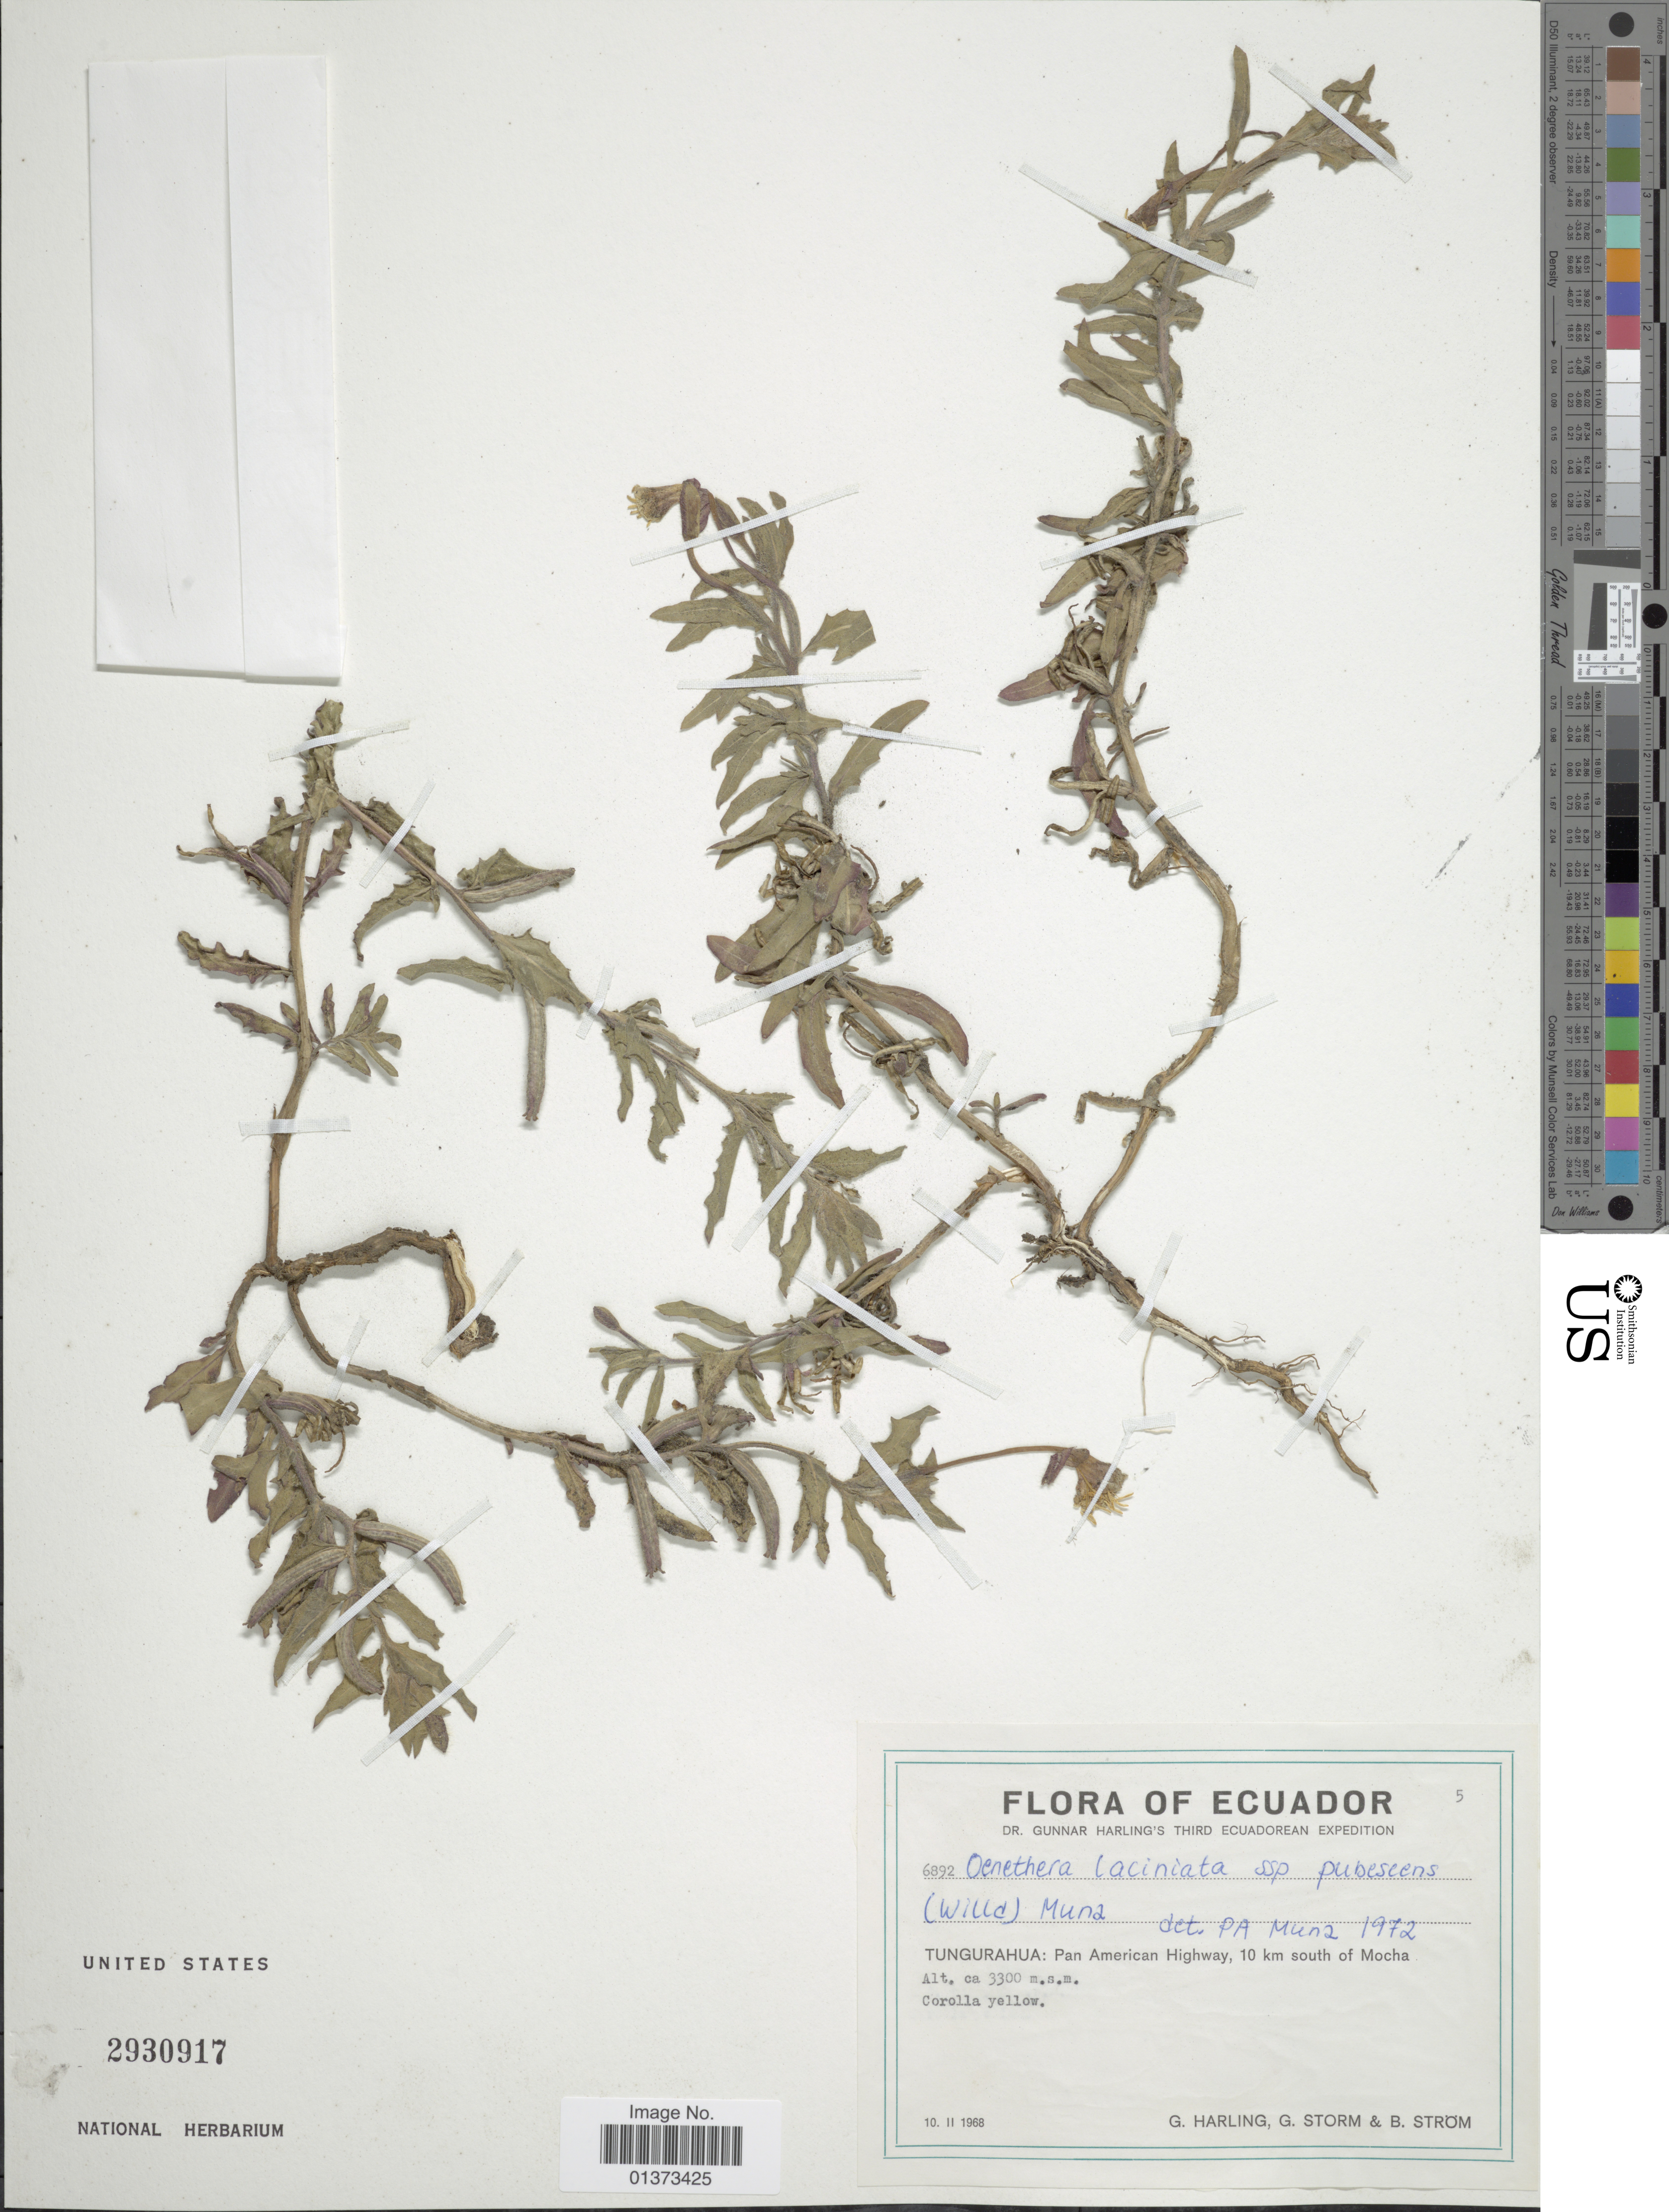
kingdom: Plantae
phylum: Tracheophyta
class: Magnoliopsida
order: Myrtales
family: Onagraceae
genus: Oenothera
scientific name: Oenothera laciniata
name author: Hill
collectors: G. Harling, G. Storm & B. Ström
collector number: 6892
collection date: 1968-11-10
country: Ecuador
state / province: Tungurahua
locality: Pan American Highway, 10 km south of Mocha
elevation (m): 3300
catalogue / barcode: US 2930917